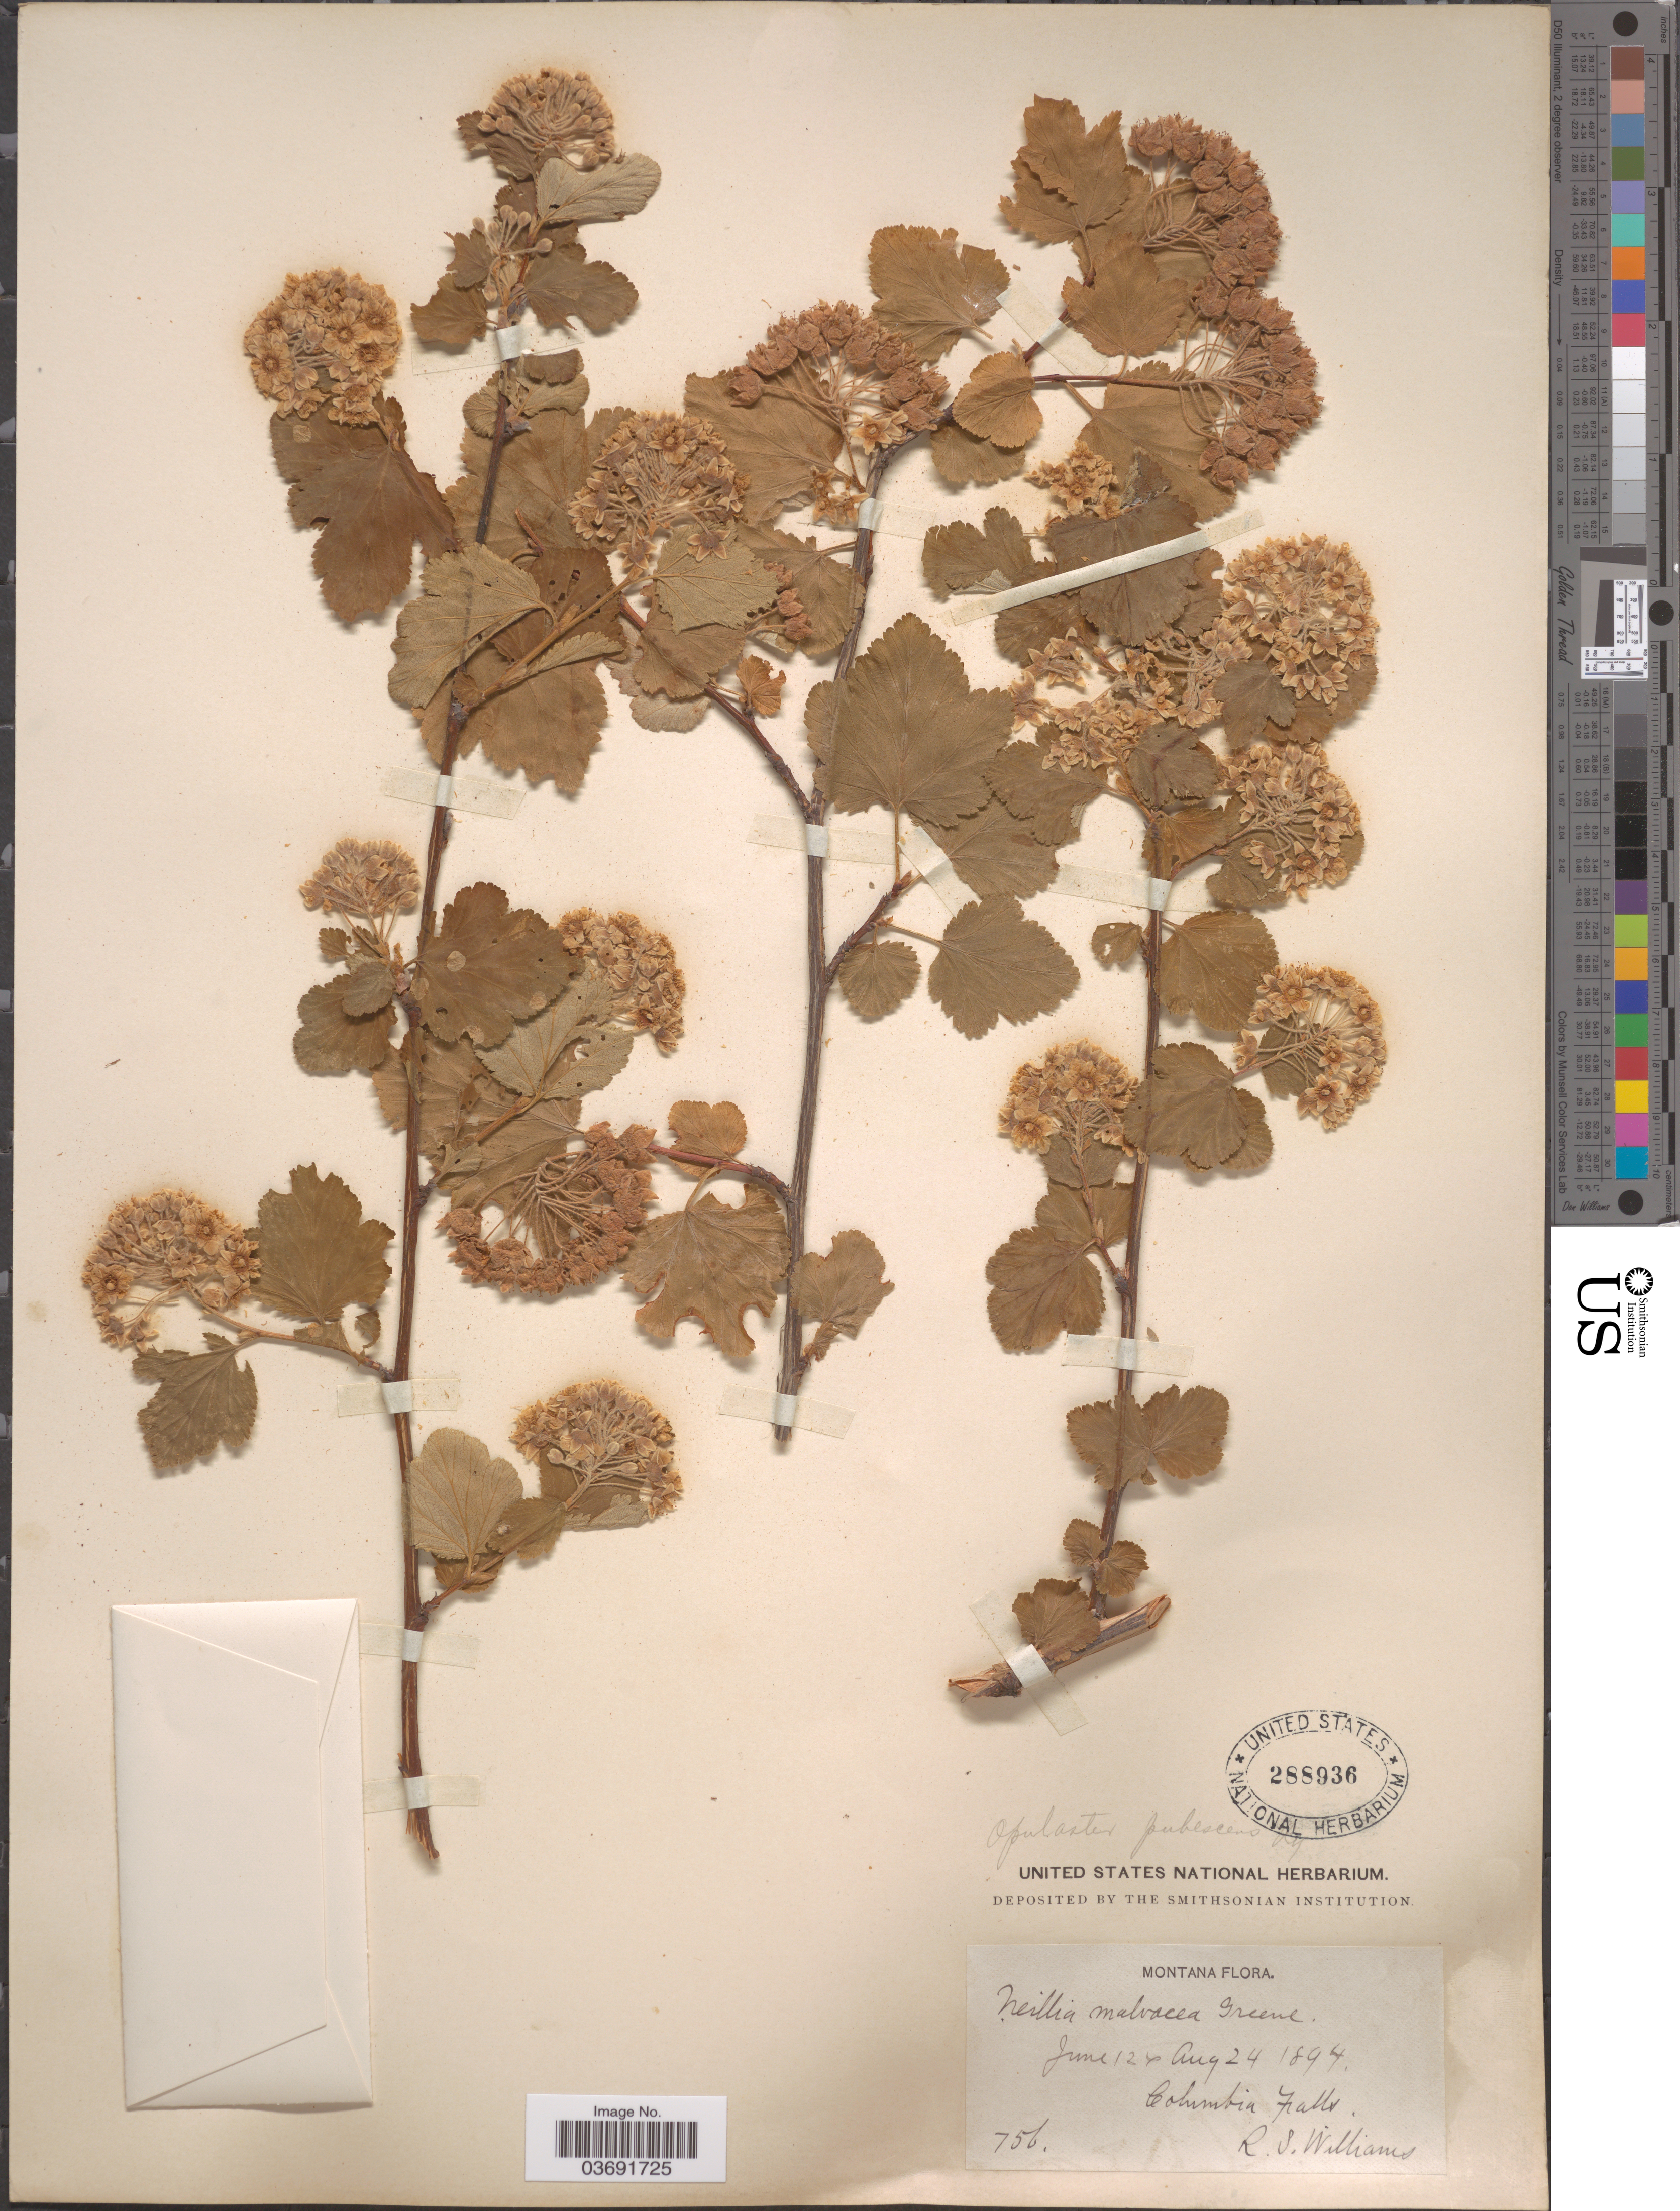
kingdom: Plantae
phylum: Tracheophyta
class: Magnoliopsida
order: Rosales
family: Rosaceae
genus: Physocarpus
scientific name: Physocarpus malvaceus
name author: (Greene) Kuntze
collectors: R. S. Williams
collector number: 756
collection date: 1894-06-12/1894-08-24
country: United States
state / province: Montana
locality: Columbia Falls.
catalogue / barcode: US 288936